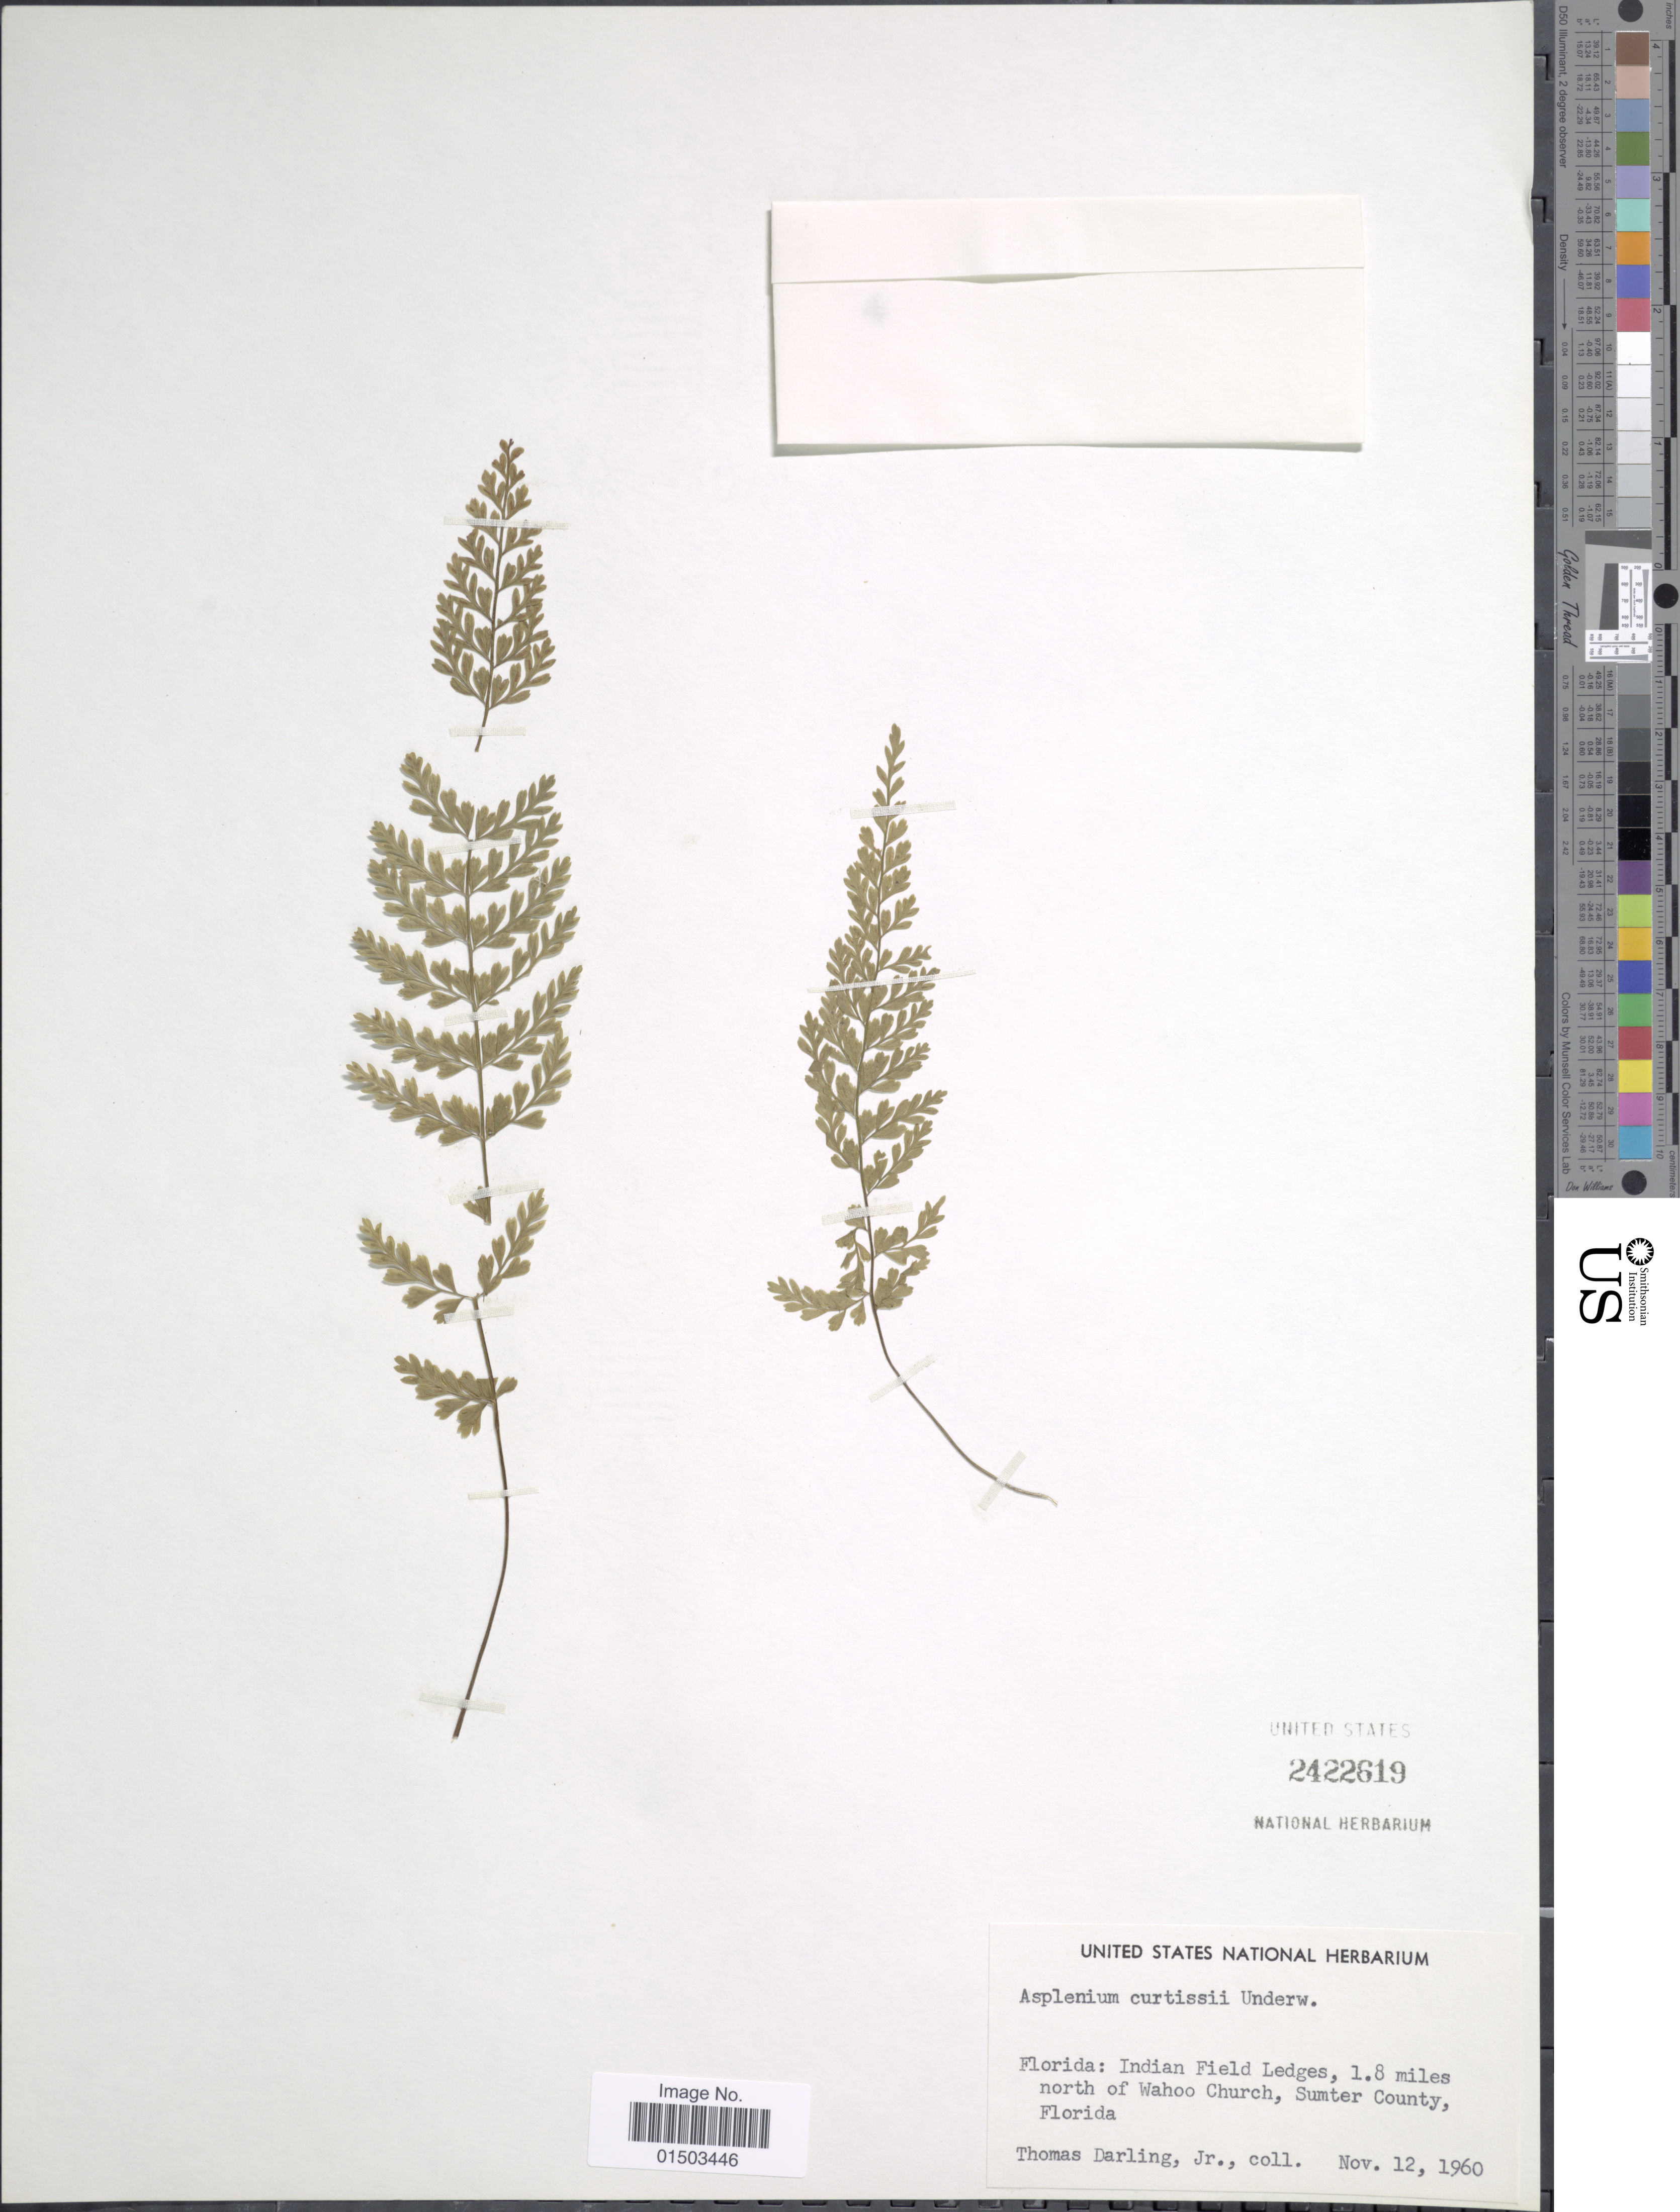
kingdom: Plantae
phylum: Tracheophyta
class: Polypodiopsida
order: Polypodiales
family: Aspleniaceae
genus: Asplenium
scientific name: Asplenium curtissii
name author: Underw.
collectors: T. Darling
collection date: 1960-11-12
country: United States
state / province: Florida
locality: Florida: Indian Field Ledges, 1.8 miles north of Wahoo Church,Sumter County, Florida.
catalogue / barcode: US 2422619